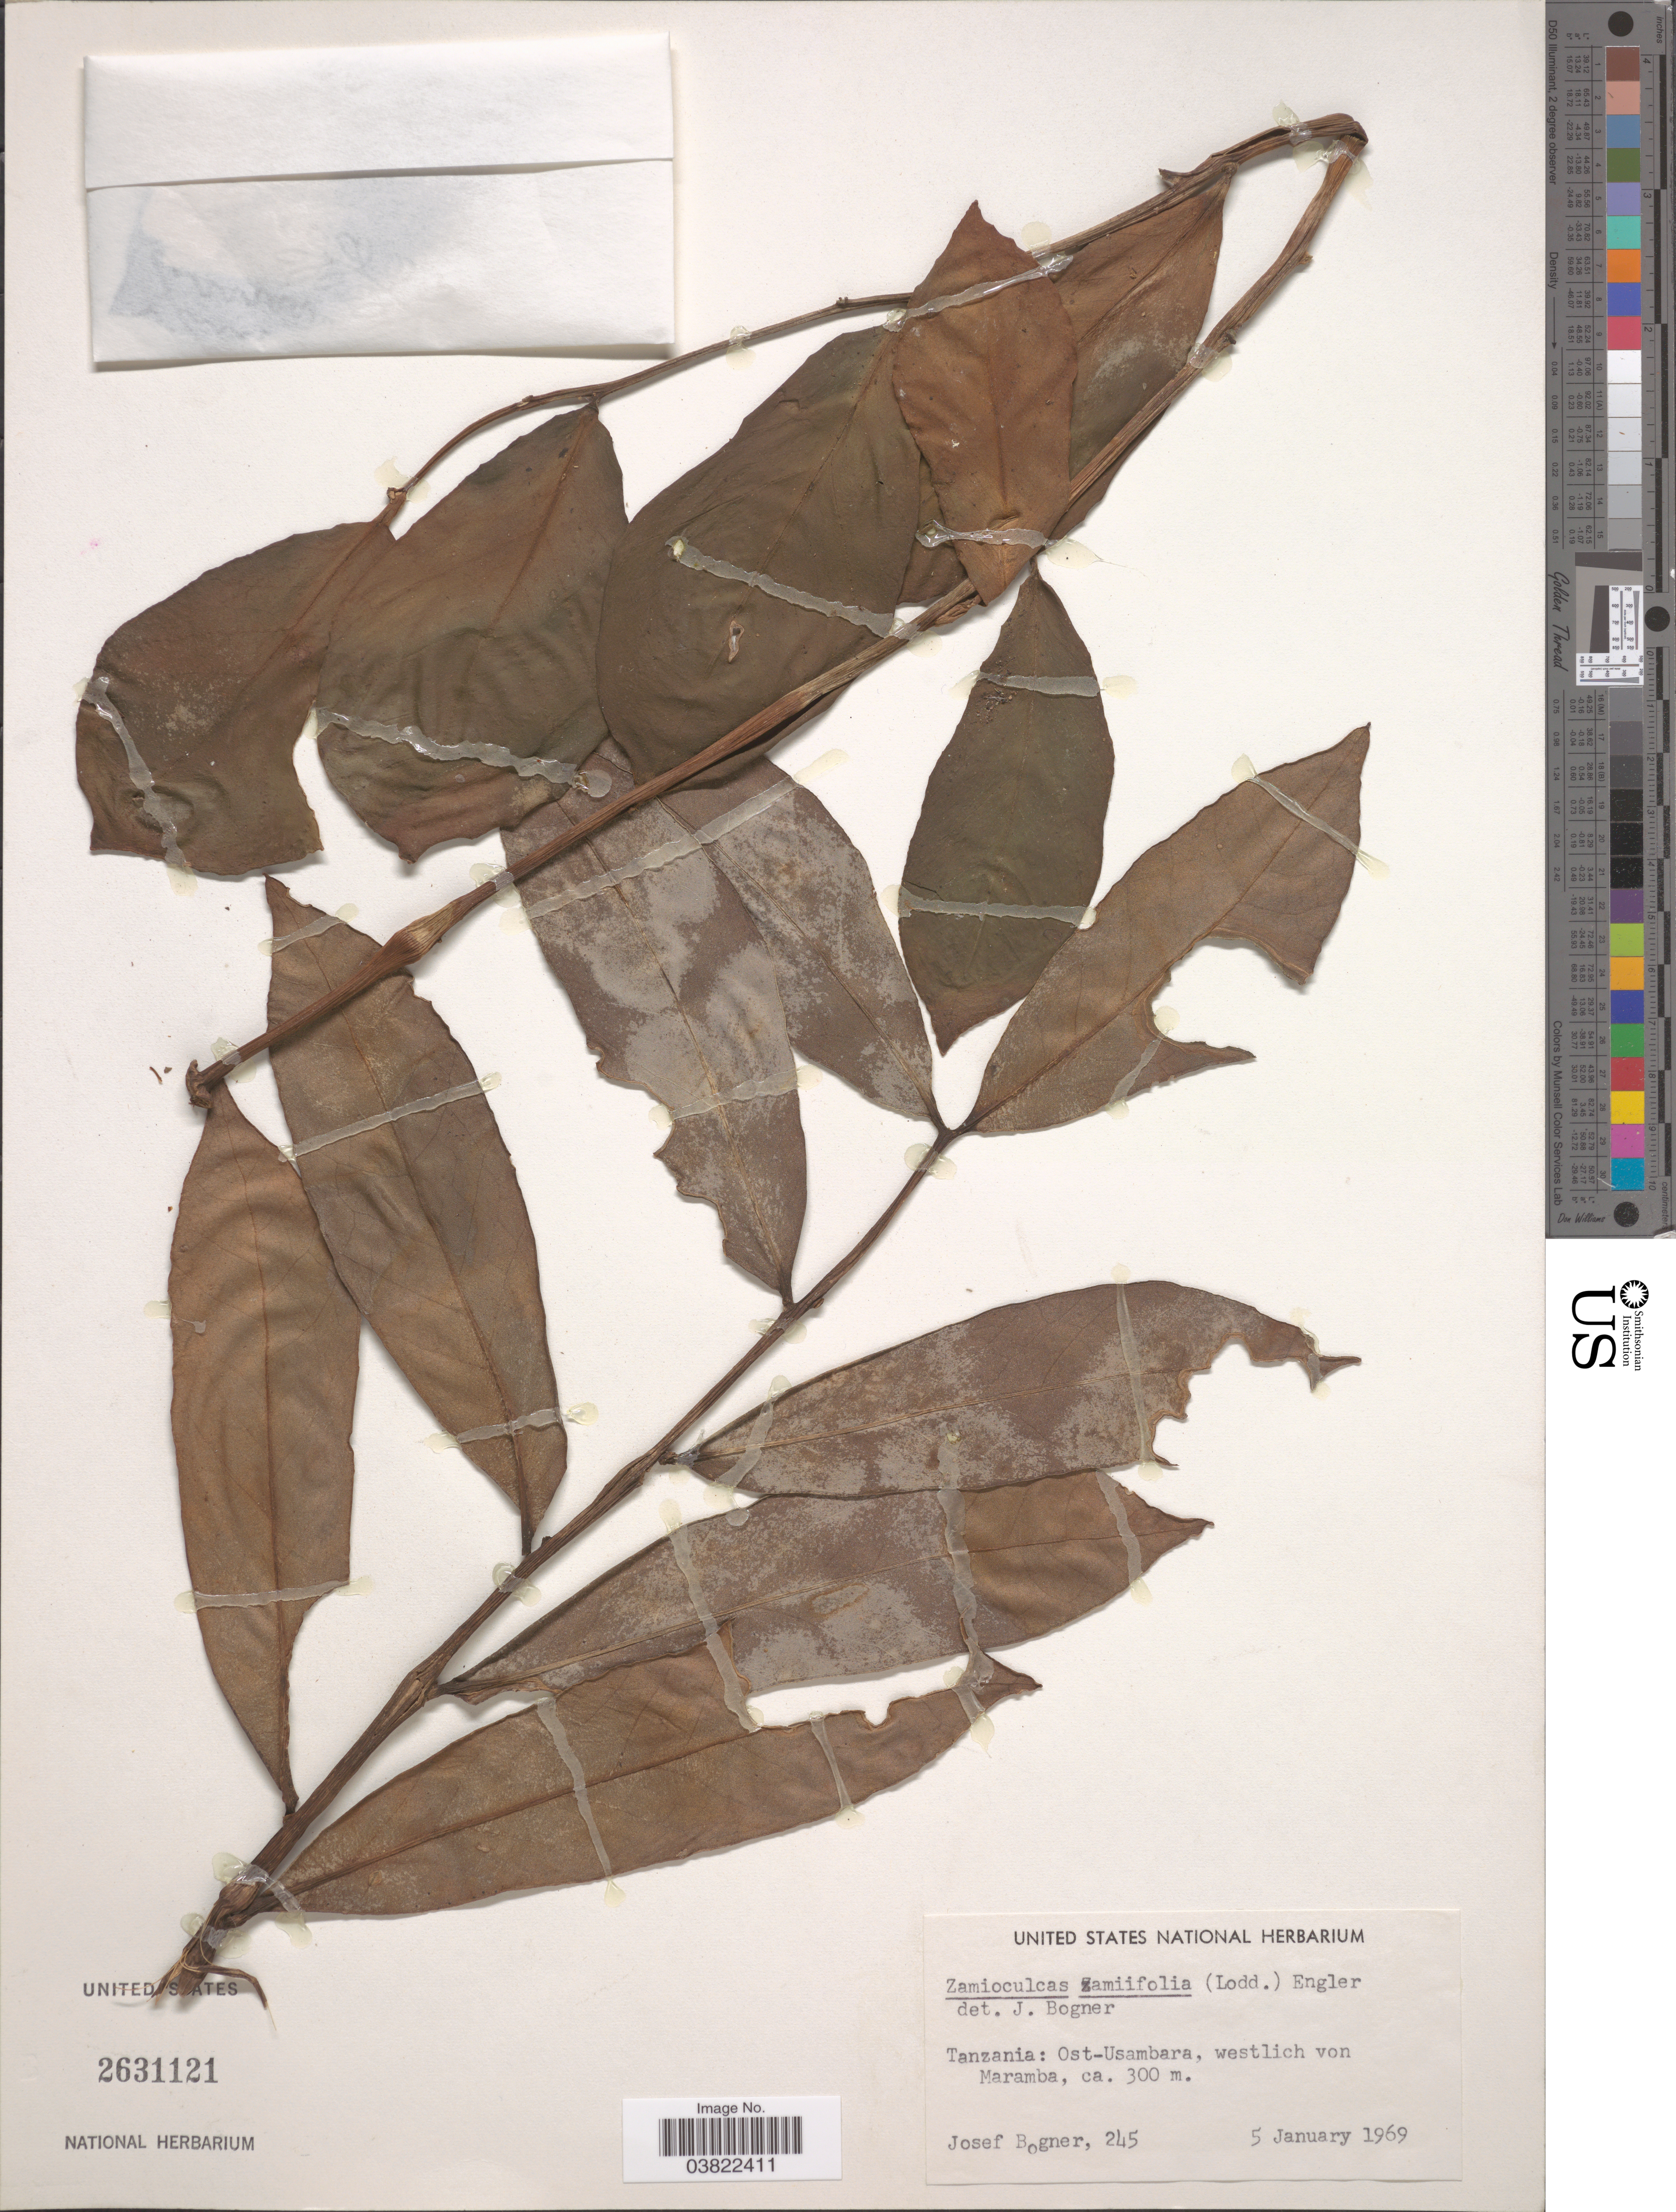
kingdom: Plantae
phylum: Tracheophyta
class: Liliopsida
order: Alismatales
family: Araceae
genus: Zamioculcas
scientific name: Zamioculcas zamiifolia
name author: (Lodd.) Engl.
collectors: J. Bogner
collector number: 245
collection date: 1969-01-05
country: Tanzania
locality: Ost-Usambara, westlich von Maramba.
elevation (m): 300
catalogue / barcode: US 2631121